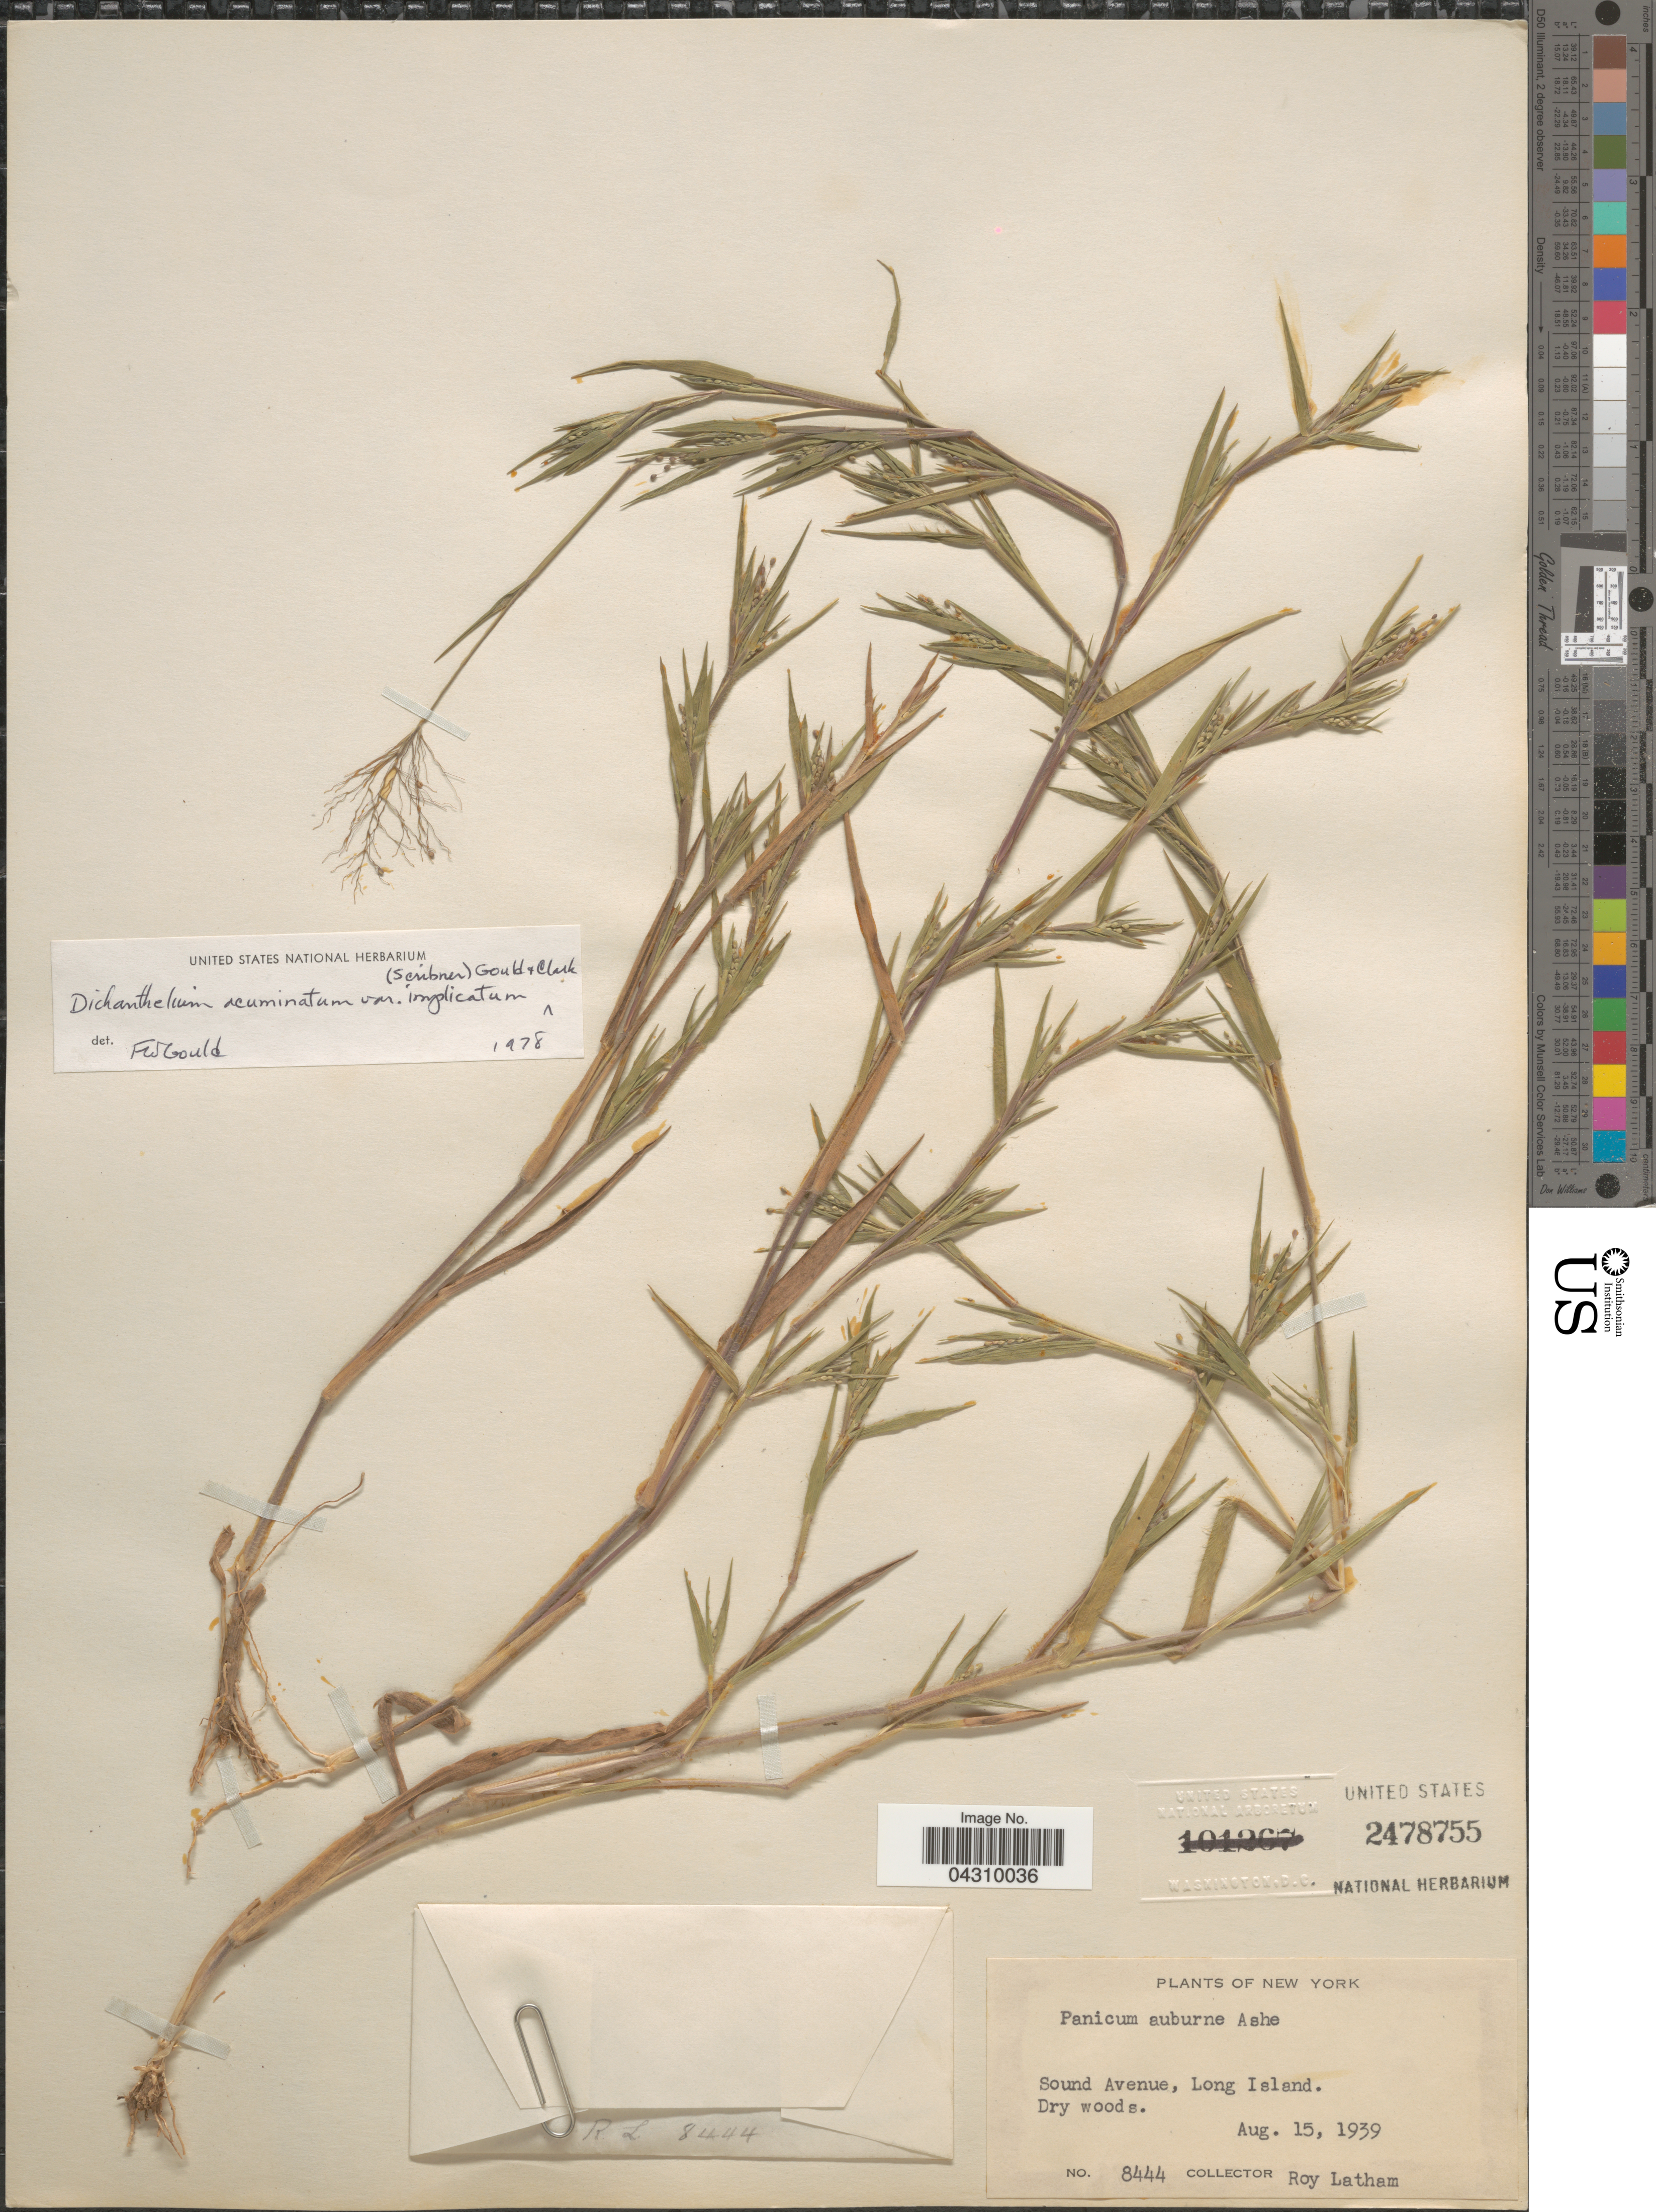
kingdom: Plantae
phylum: Tracheophyta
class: Liliopsida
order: Poales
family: Poaceae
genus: Dichanthelium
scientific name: Dichanthelium acuminatum var. acuminatum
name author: (Sw.) Gould & C.A. Clark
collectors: R. Latham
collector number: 8444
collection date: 1939-08-15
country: United States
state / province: New York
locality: Sound Avenue, Long Island.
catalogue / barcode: US 2478755